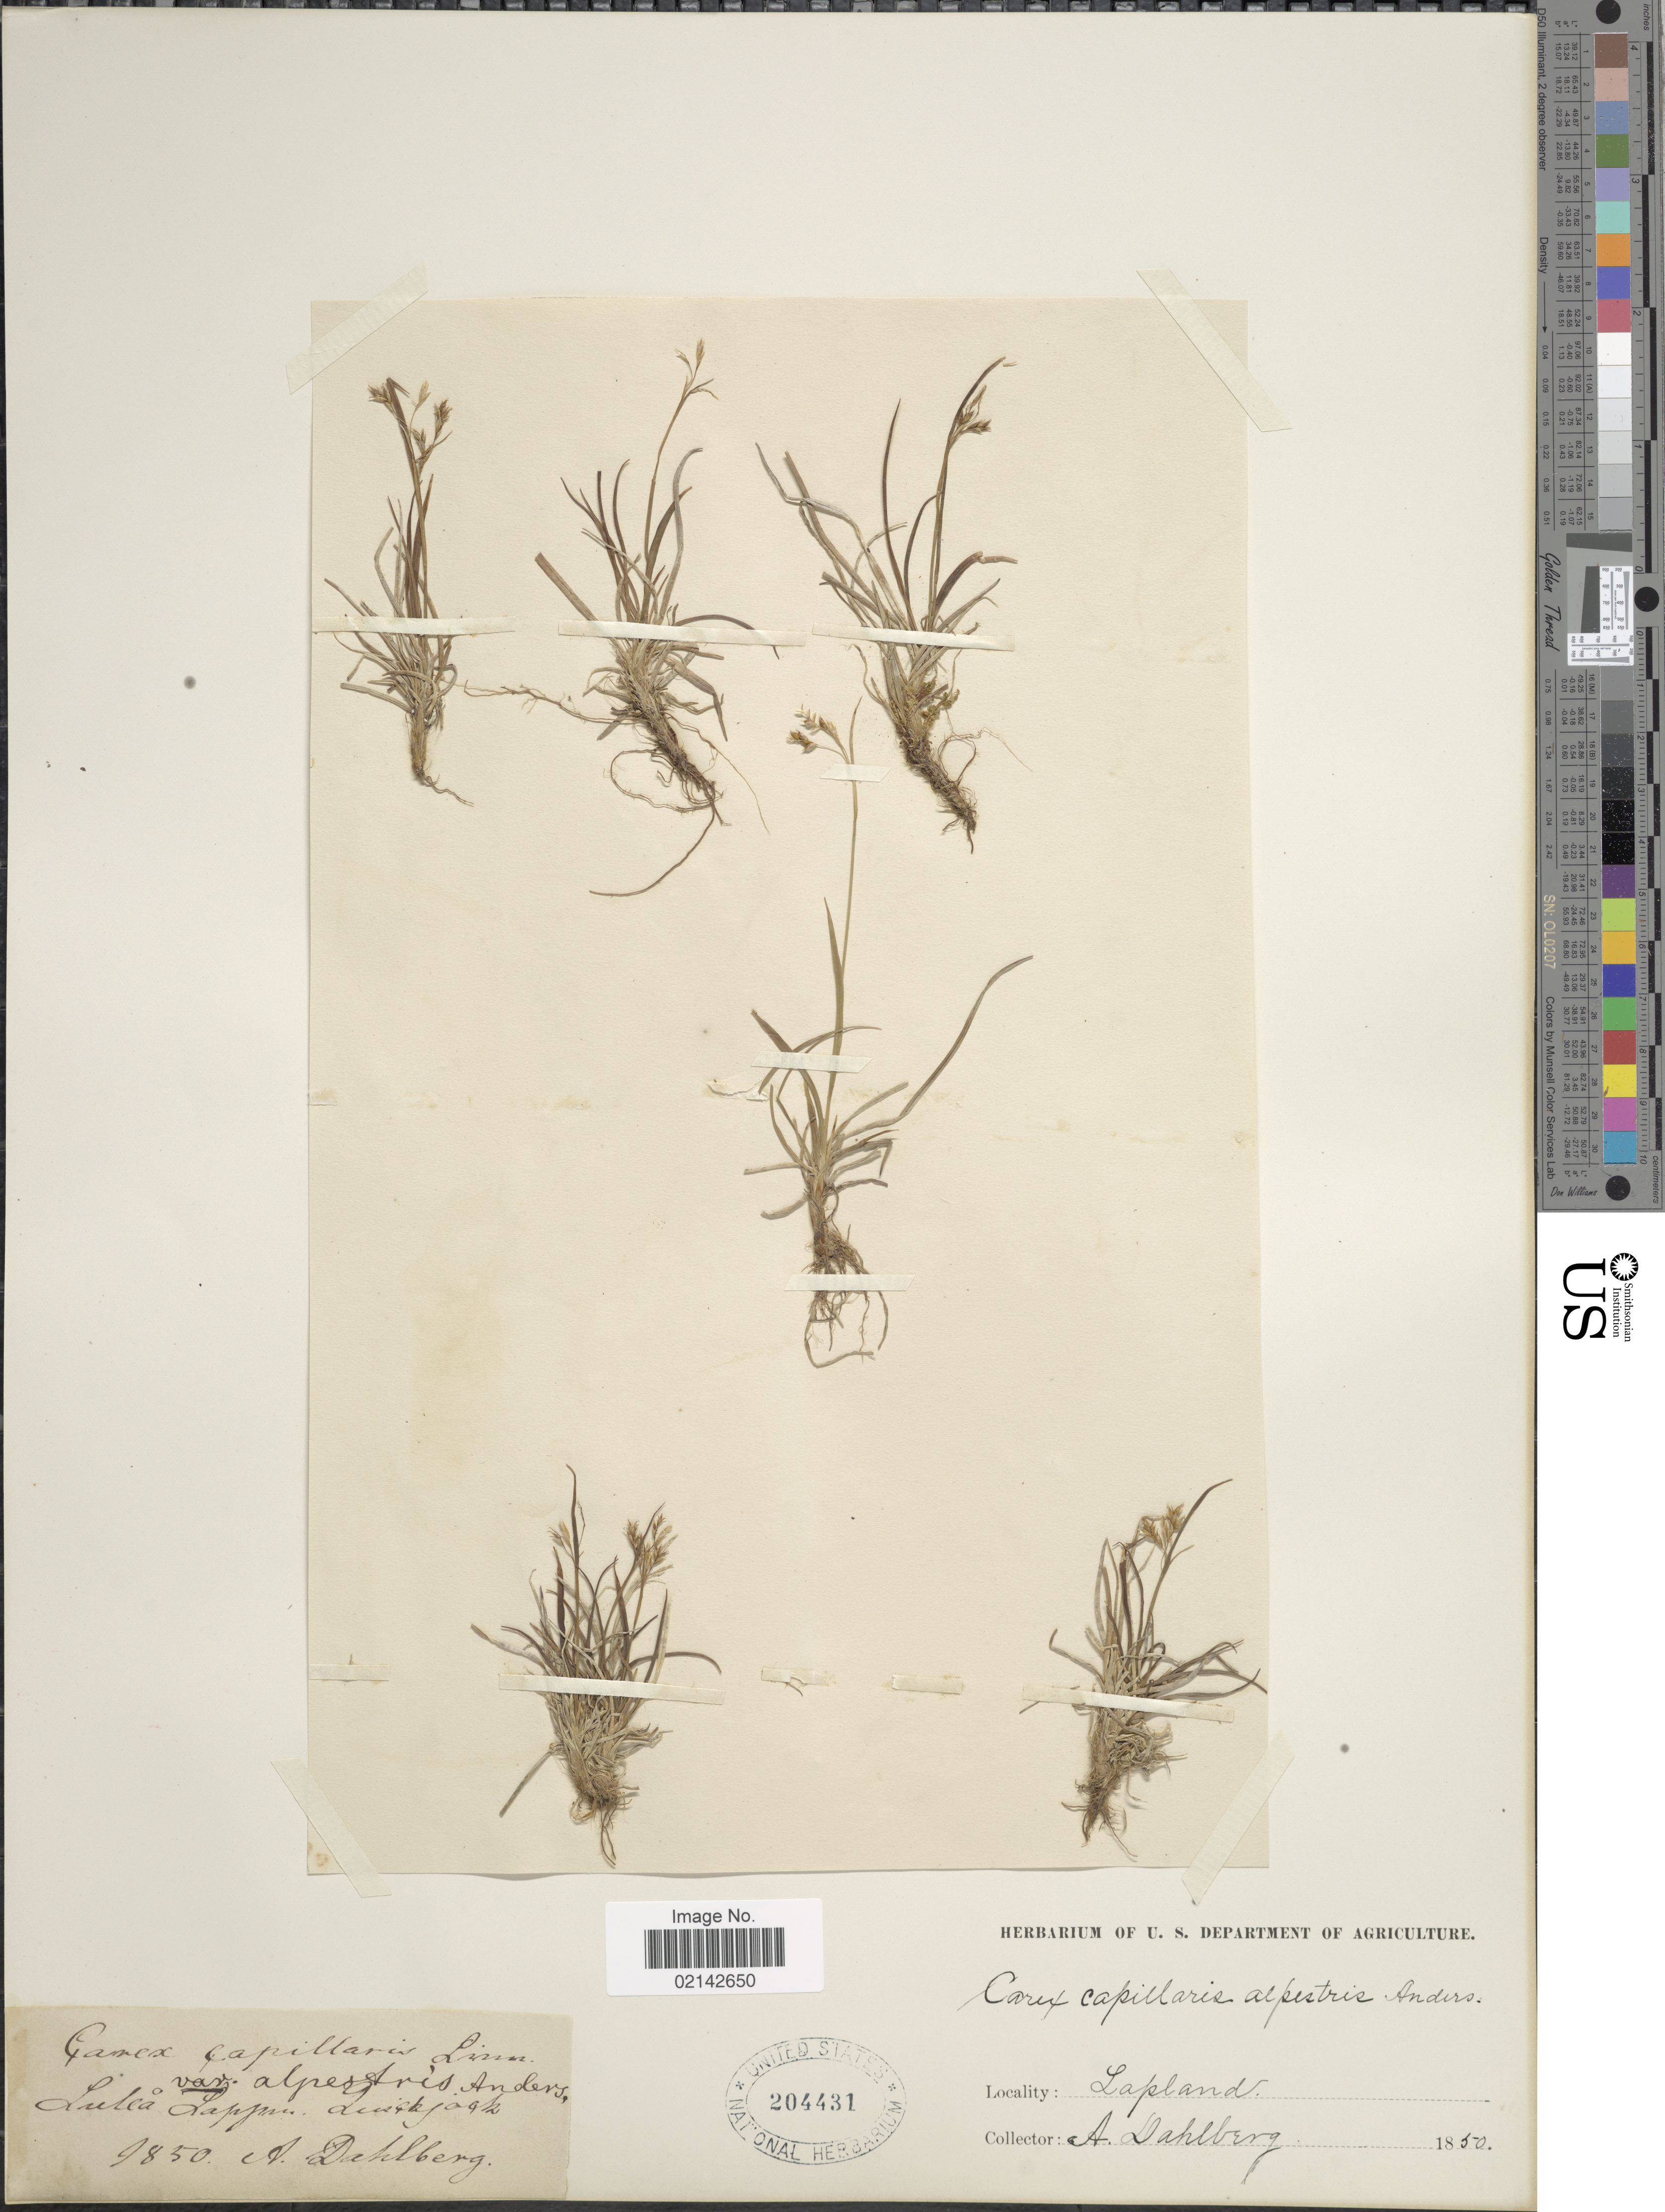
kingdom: Plantae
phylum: Tracheophyta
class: Liliopsida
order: Poales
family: Cyperaceae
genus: Carex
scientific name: Carex capillaris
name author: L.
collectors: A. Dahlberg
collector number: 9850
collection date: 1850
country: Sweden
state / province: Norrbotten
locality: Luleå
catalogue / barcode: US 204431